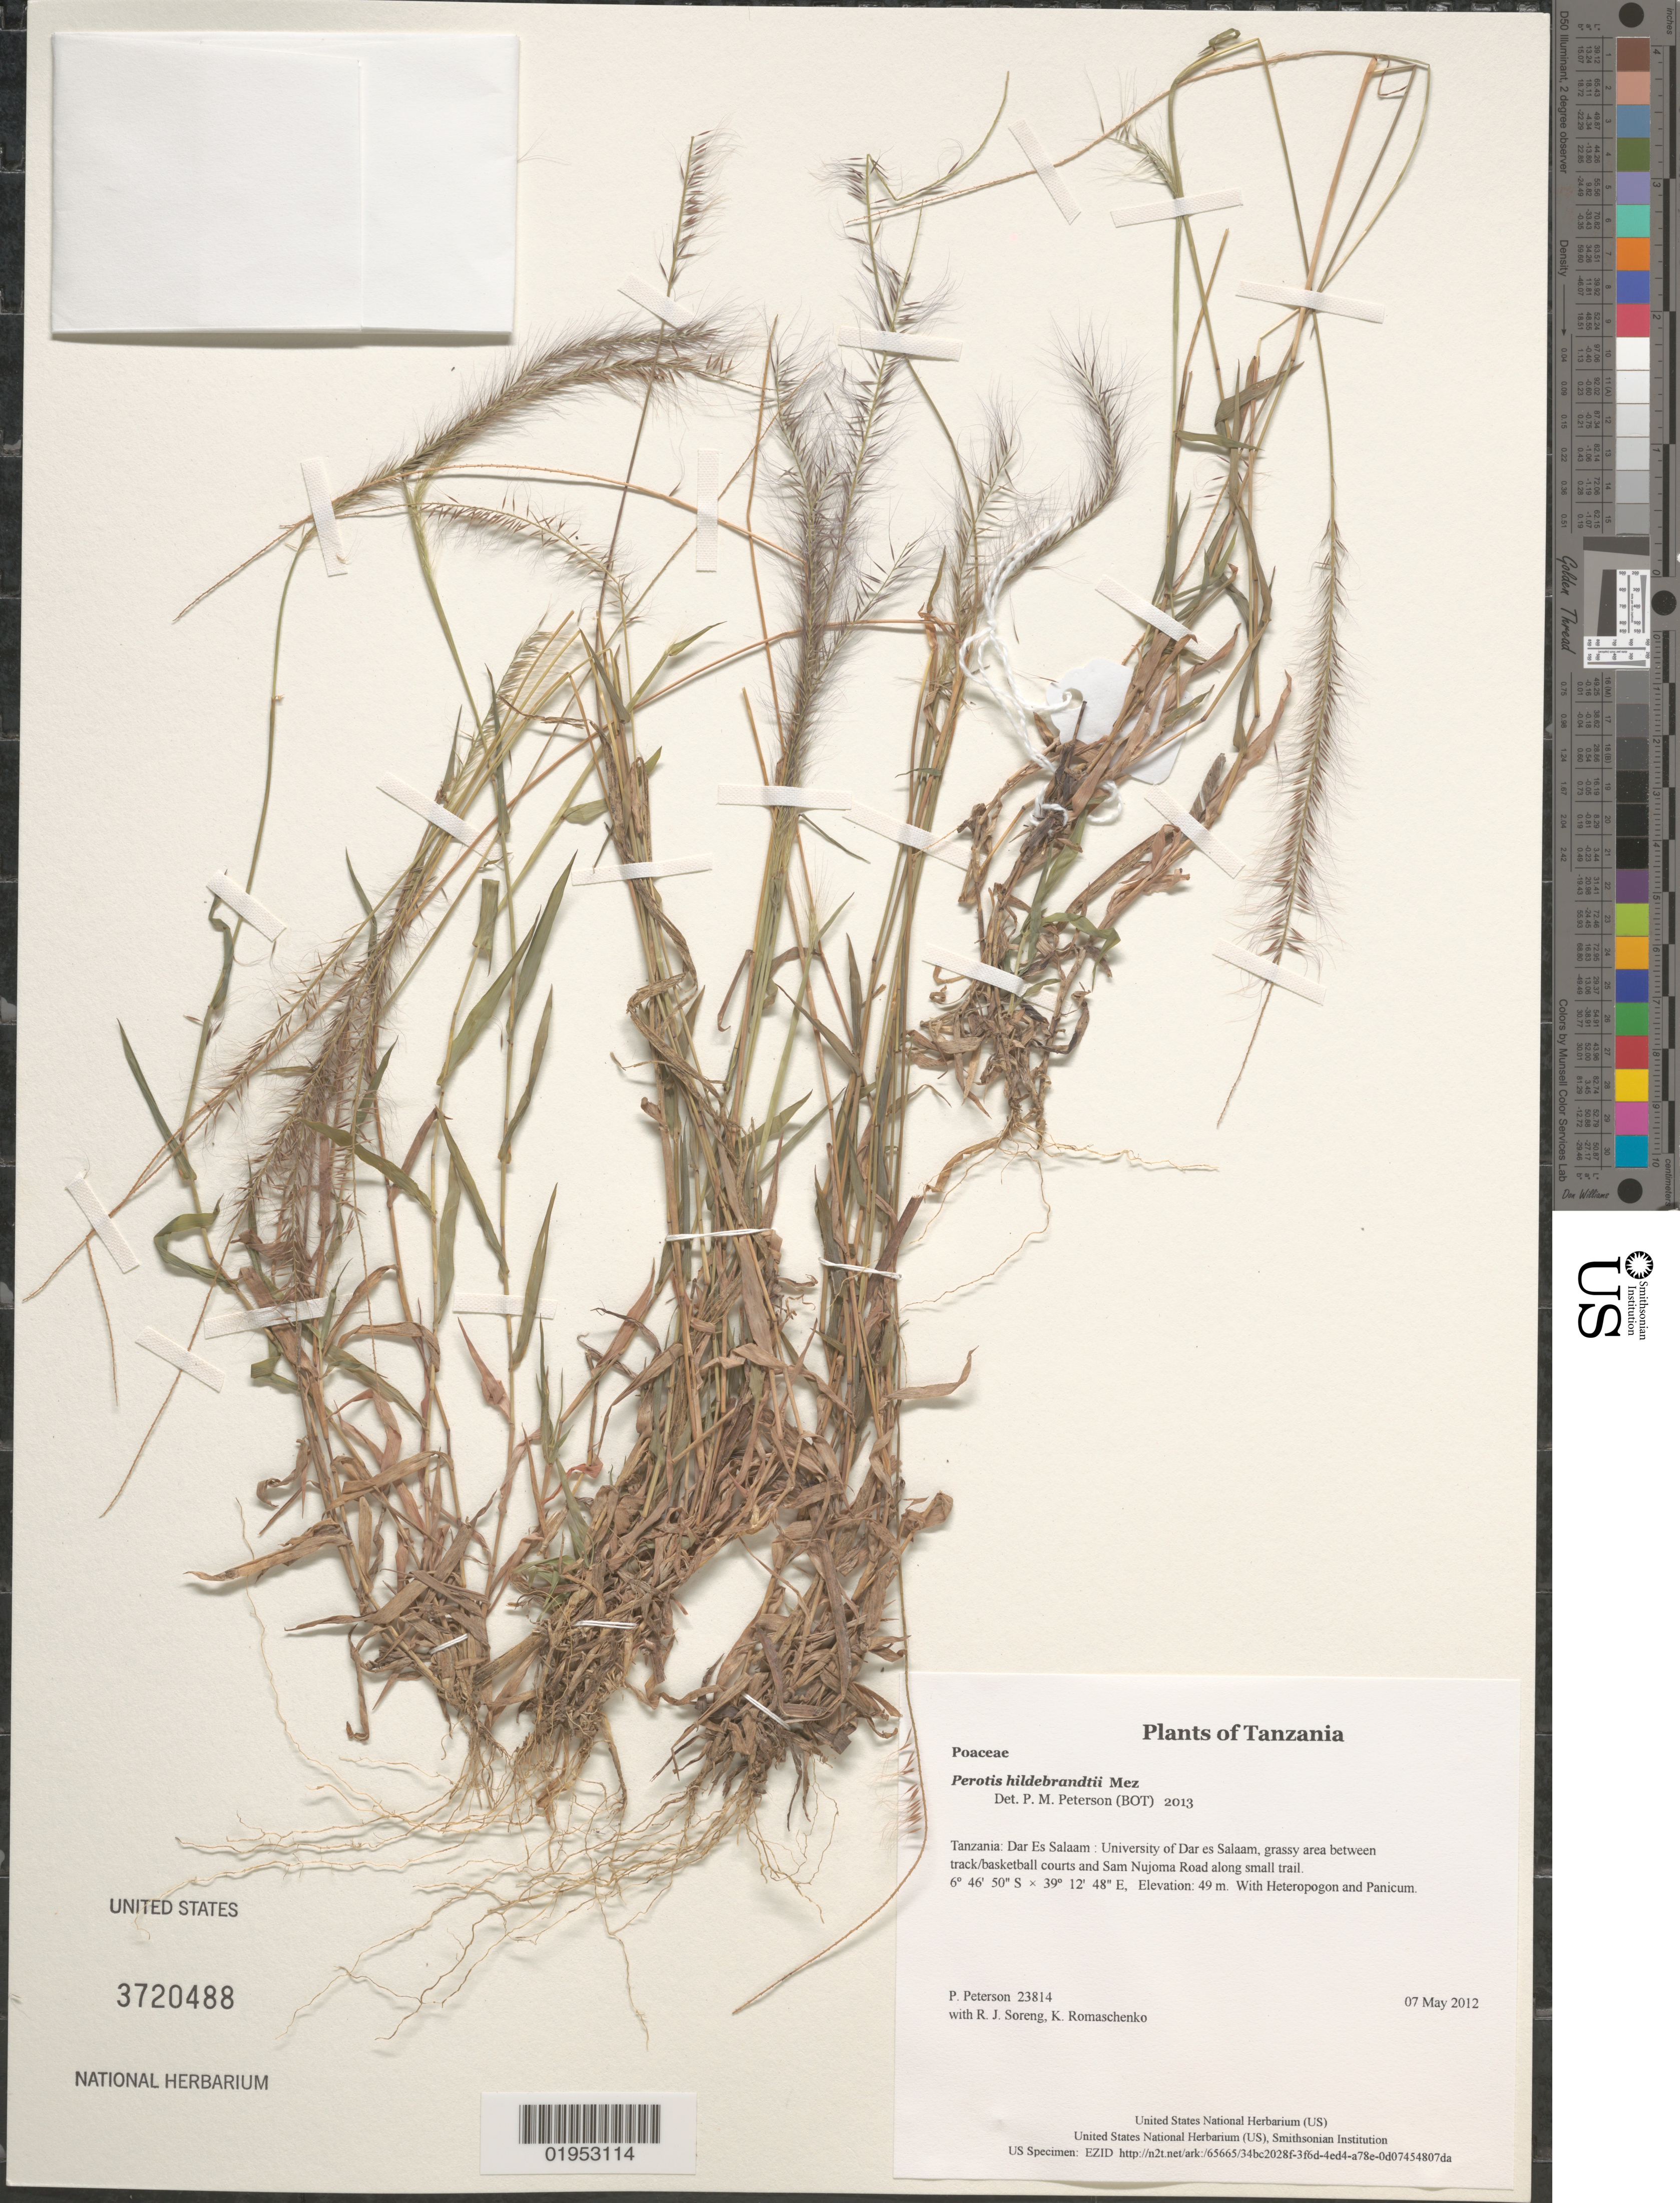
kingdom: Plantae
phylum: Tracheophyta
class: Liliopsida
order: Poales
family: Poaceae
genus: Perotis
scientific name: Perotis hildebrandtii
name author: Mez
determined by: Peterson, Paul M., (BOT), Smithsonian Institution - National Museum of Natural History (UNITED STATES)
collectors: P. M. Peterson, R. J. Soreng & K. Romaschenko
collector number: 23814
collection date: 2012-05-07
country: Tanzania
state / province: Dar Es Salaam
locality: University of Dar es Salaam, grassy area between track/basketball courts and Sam Nujoma Road along small trail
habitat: With Heteropogon and Panicum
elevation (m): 49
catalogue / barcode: US 3720488